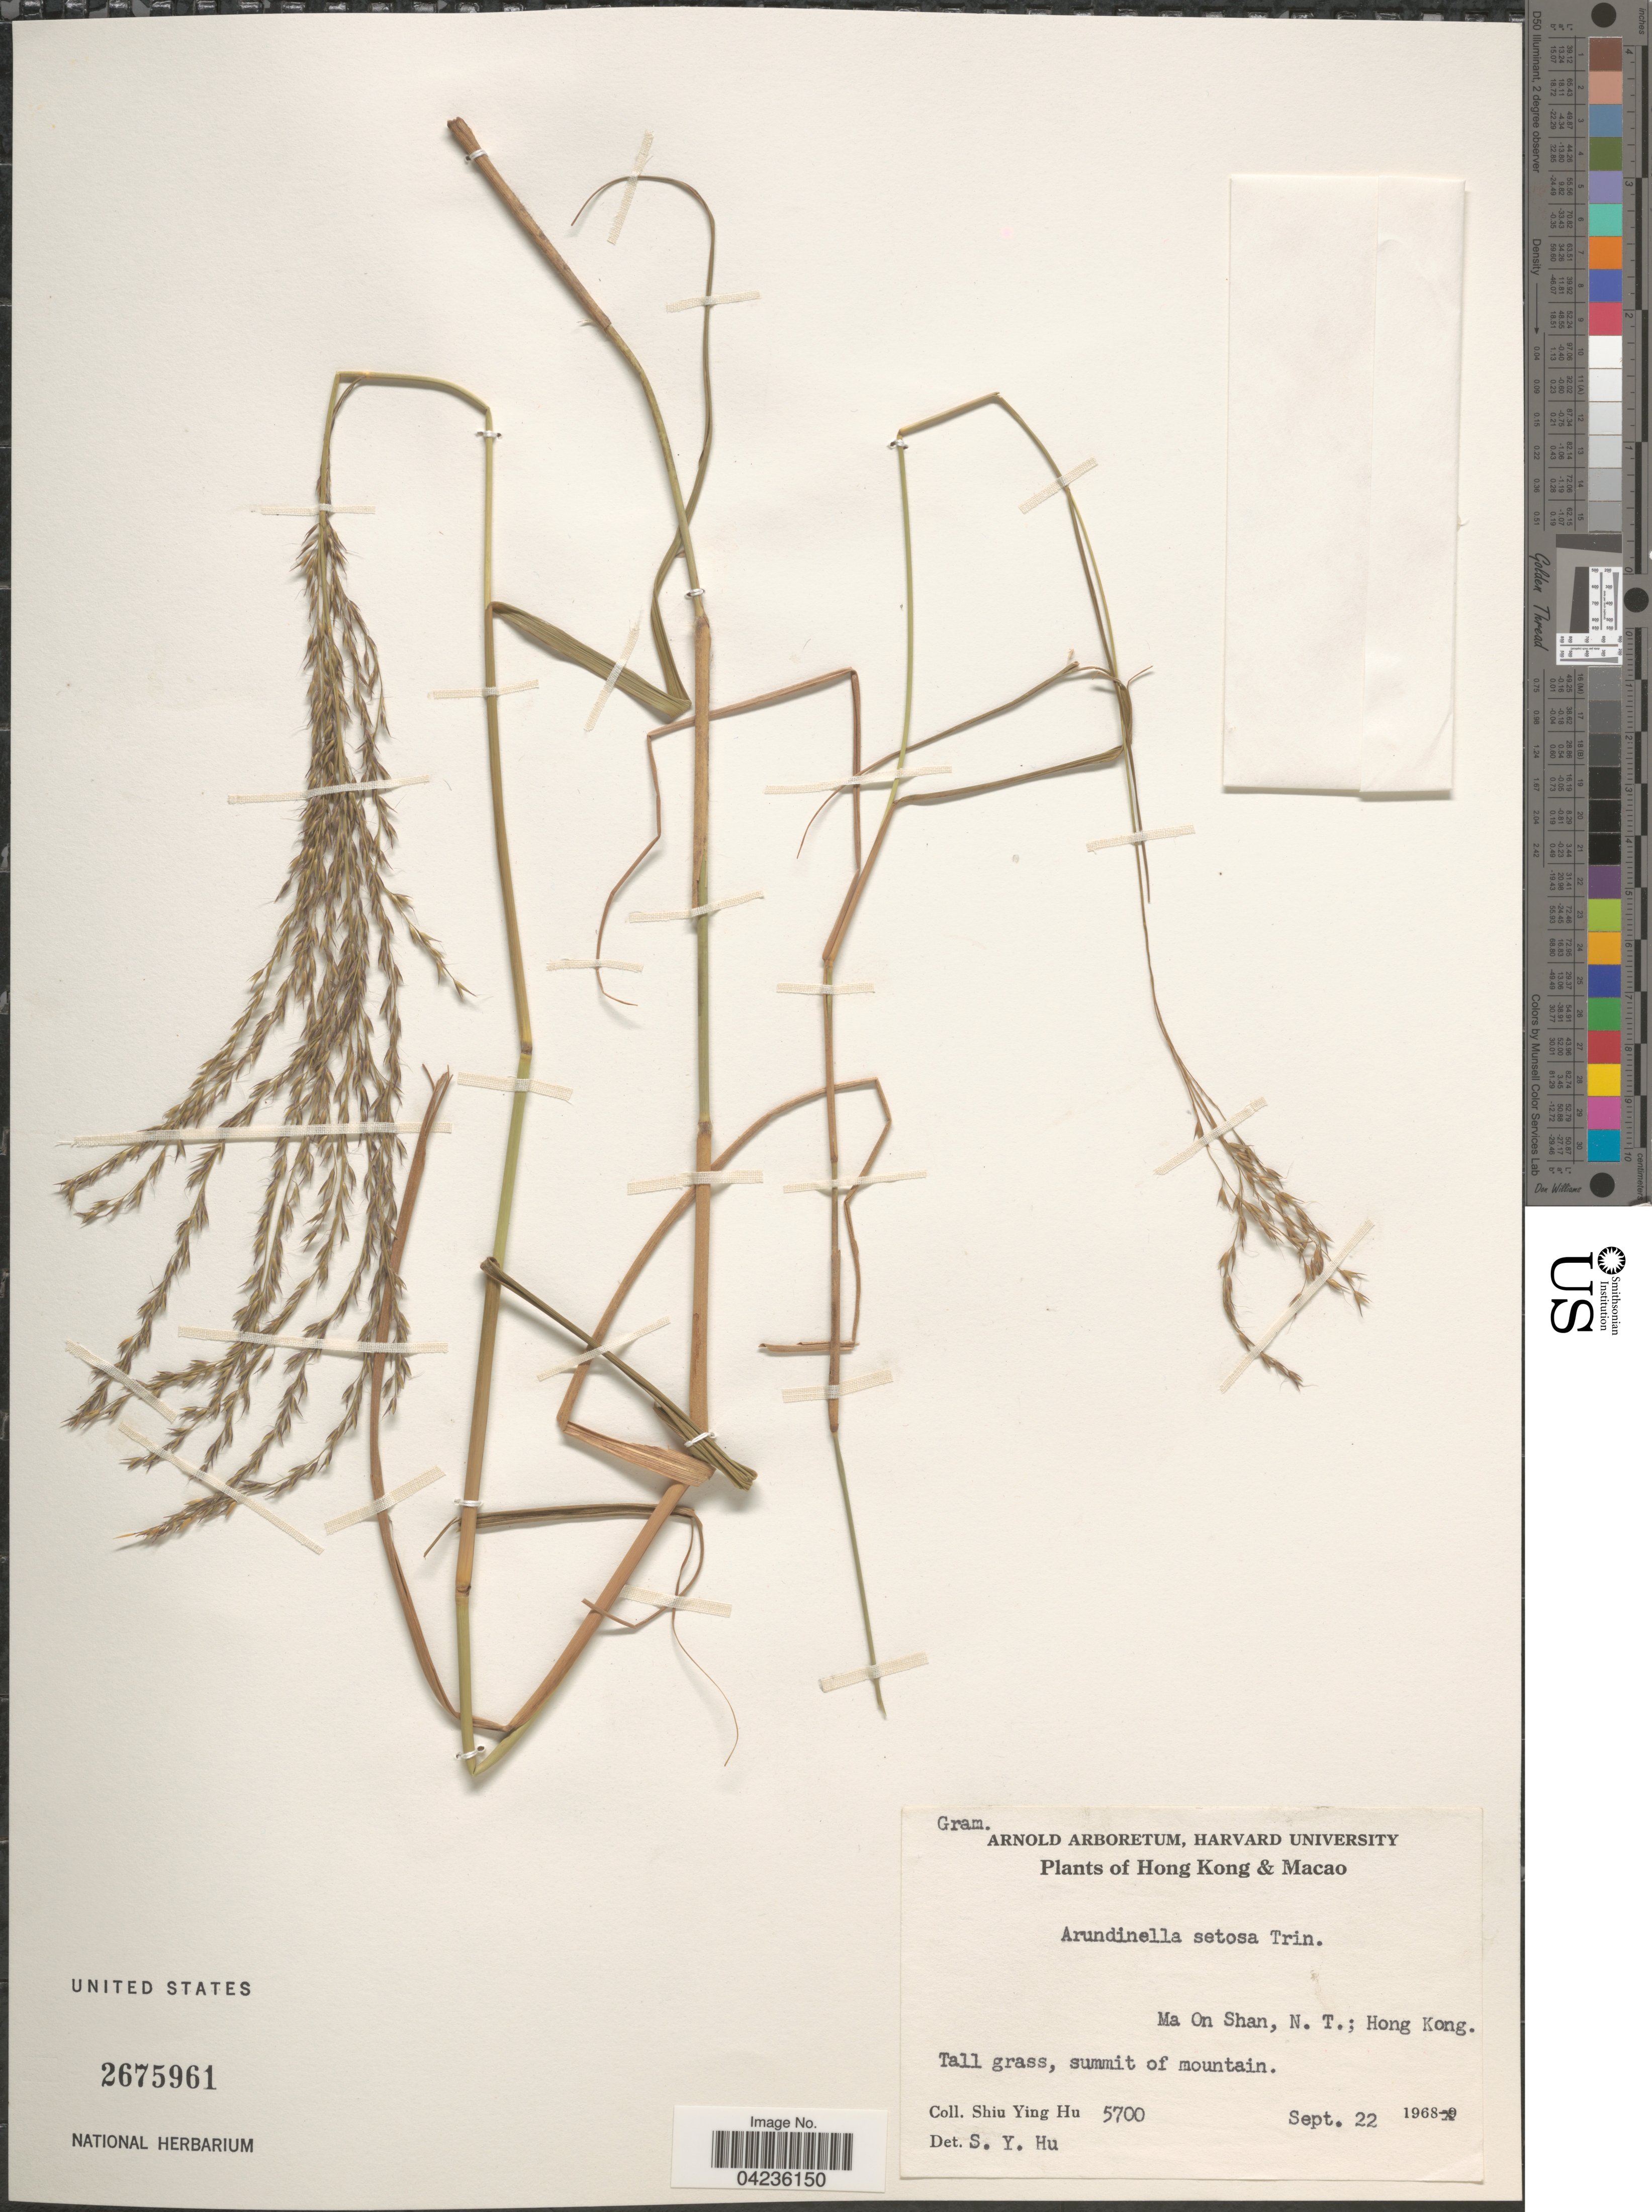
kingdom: Plantae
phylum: Tracheophyta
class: Liliopsida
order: Poales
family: Poaceae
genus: Arundinella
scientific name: Arundinella setosa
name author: Trin.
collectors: S. Y. Hu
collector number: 5700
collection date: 1968-09-22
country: China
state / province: Hong Kong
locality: Hong Kong & Macao. Ma On Shan, N. T.; Hong Kong.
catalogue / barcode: US 2675961